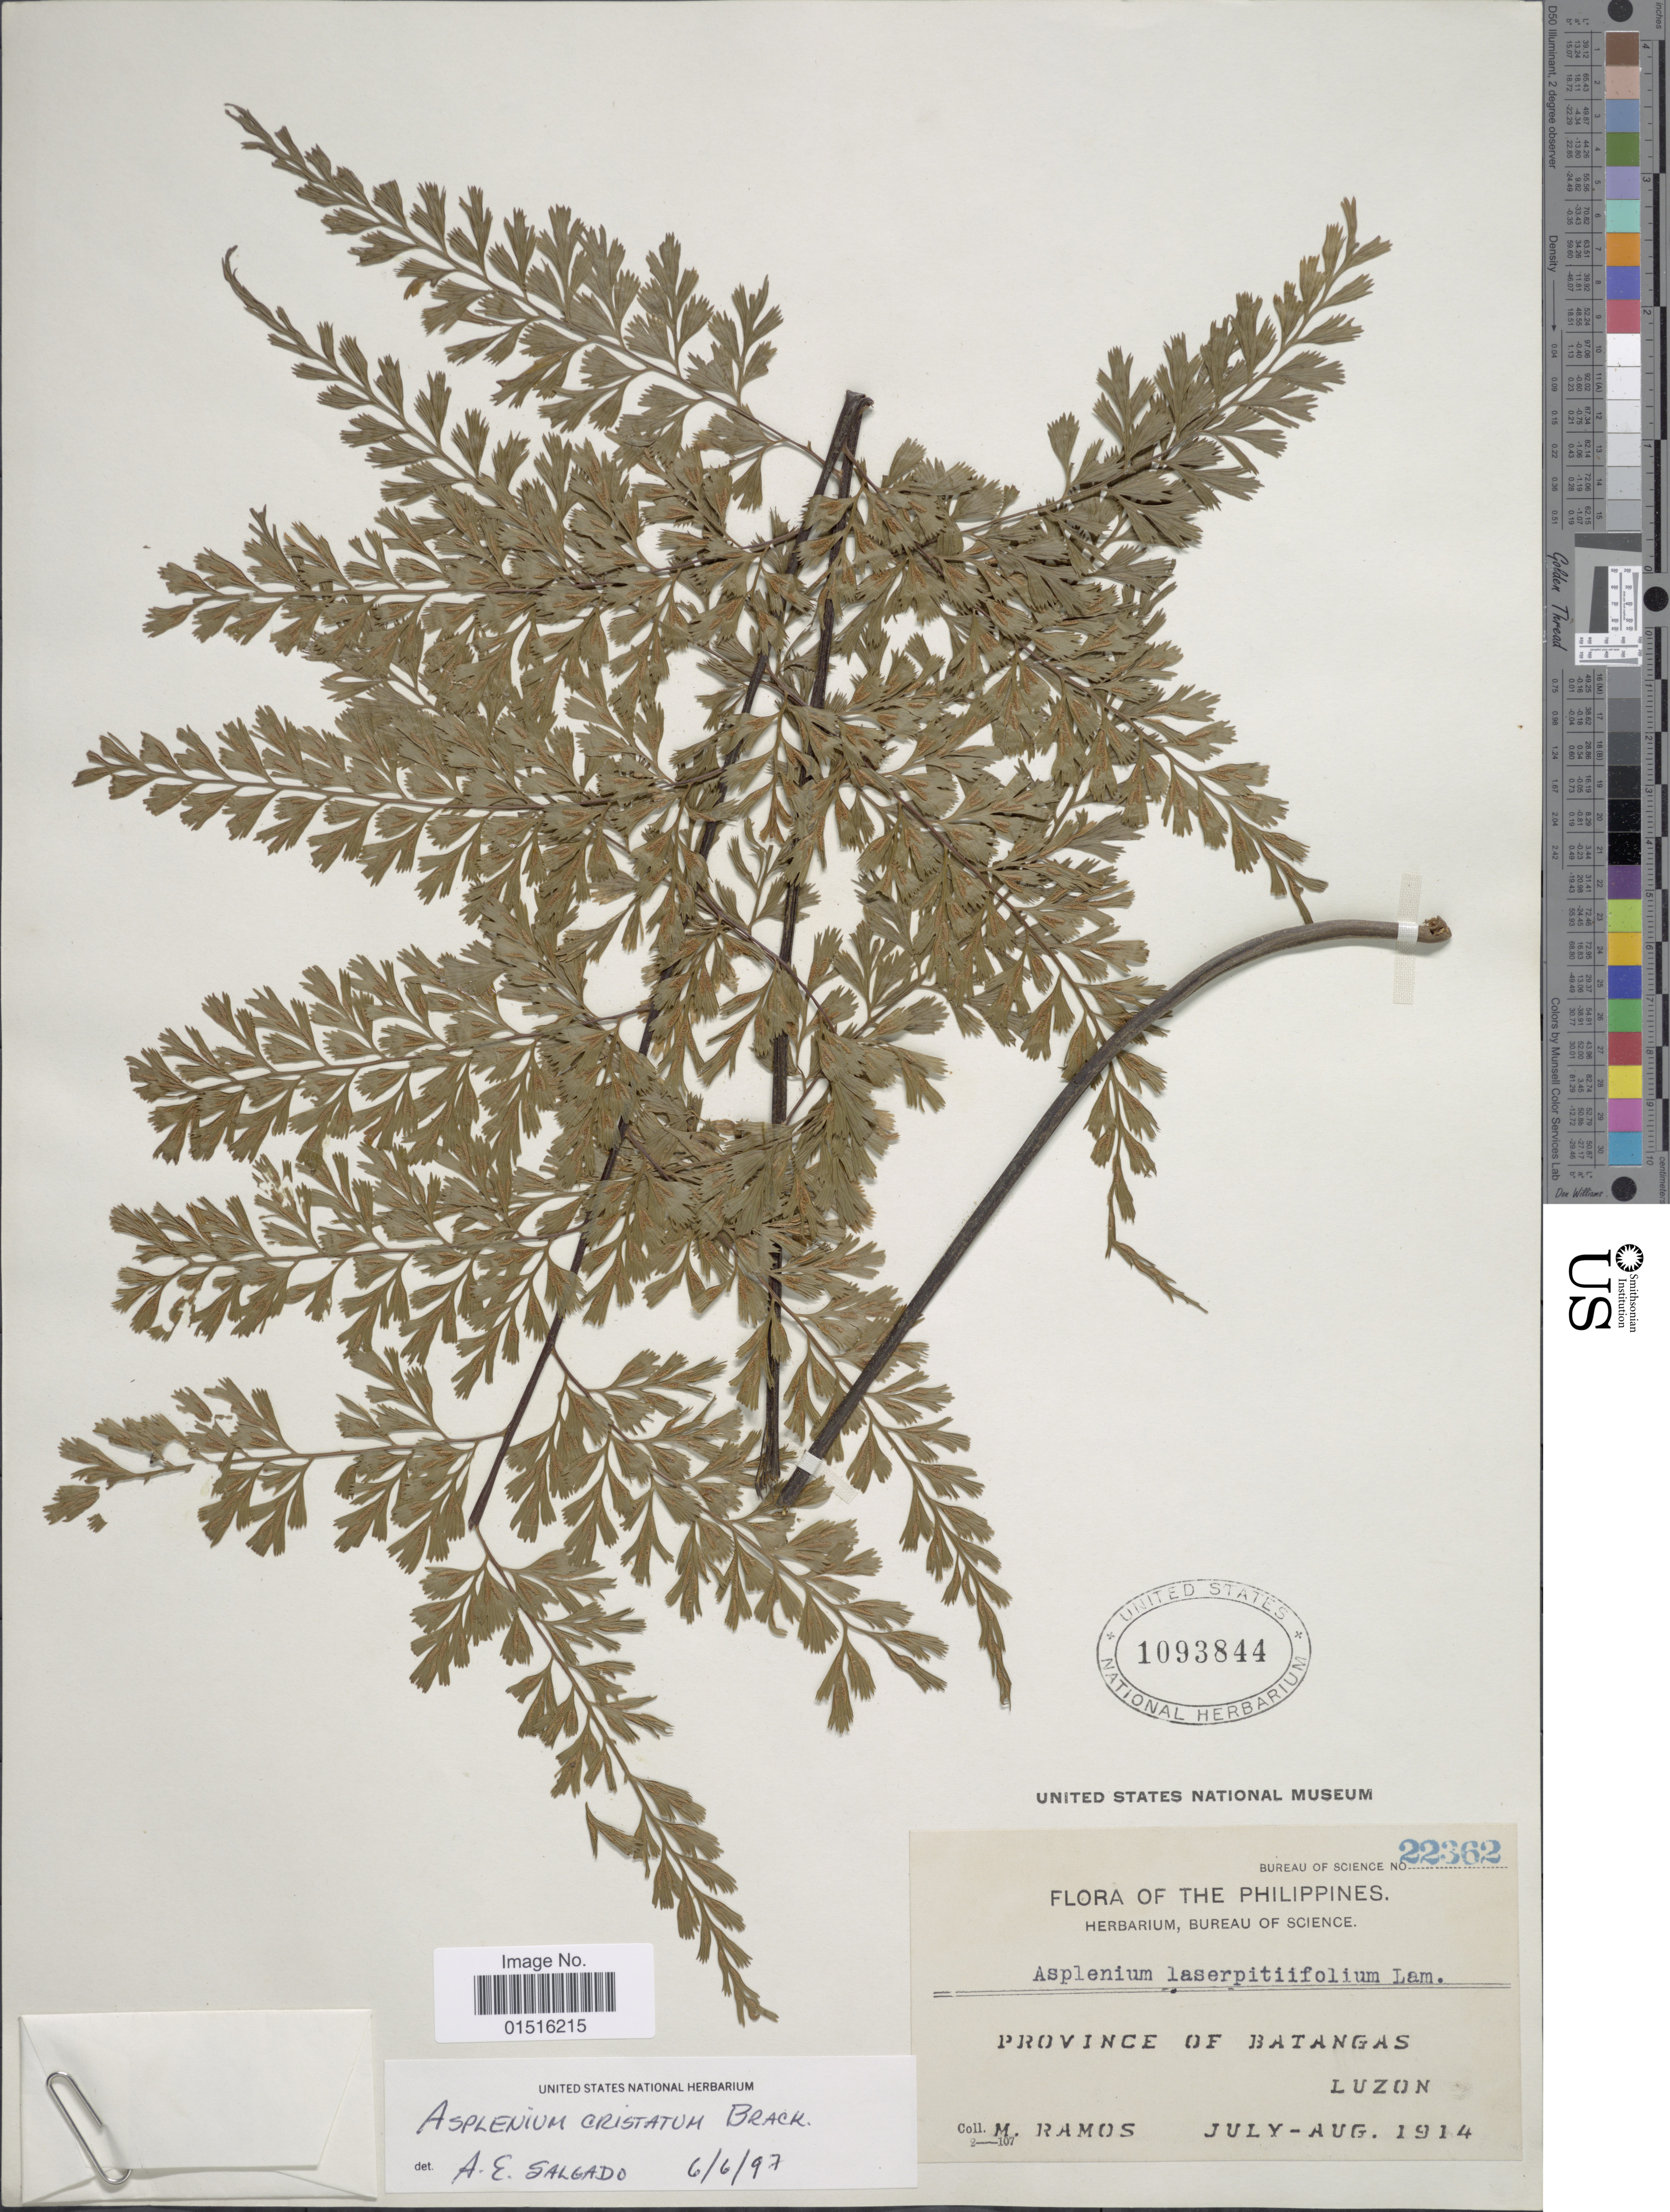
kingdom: Plantae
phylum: Tracheophyta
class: Polypodiopsida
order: Polypodiales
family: Aspleniaceae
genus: Asplenium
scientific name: Asplenium cristatum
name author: Lam.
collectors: M. Ramos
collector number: Bureau of Science 22362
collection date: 1914-07/1914-08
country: Philippines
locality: Province of Batangas, Luzon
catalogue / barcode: US 1093844